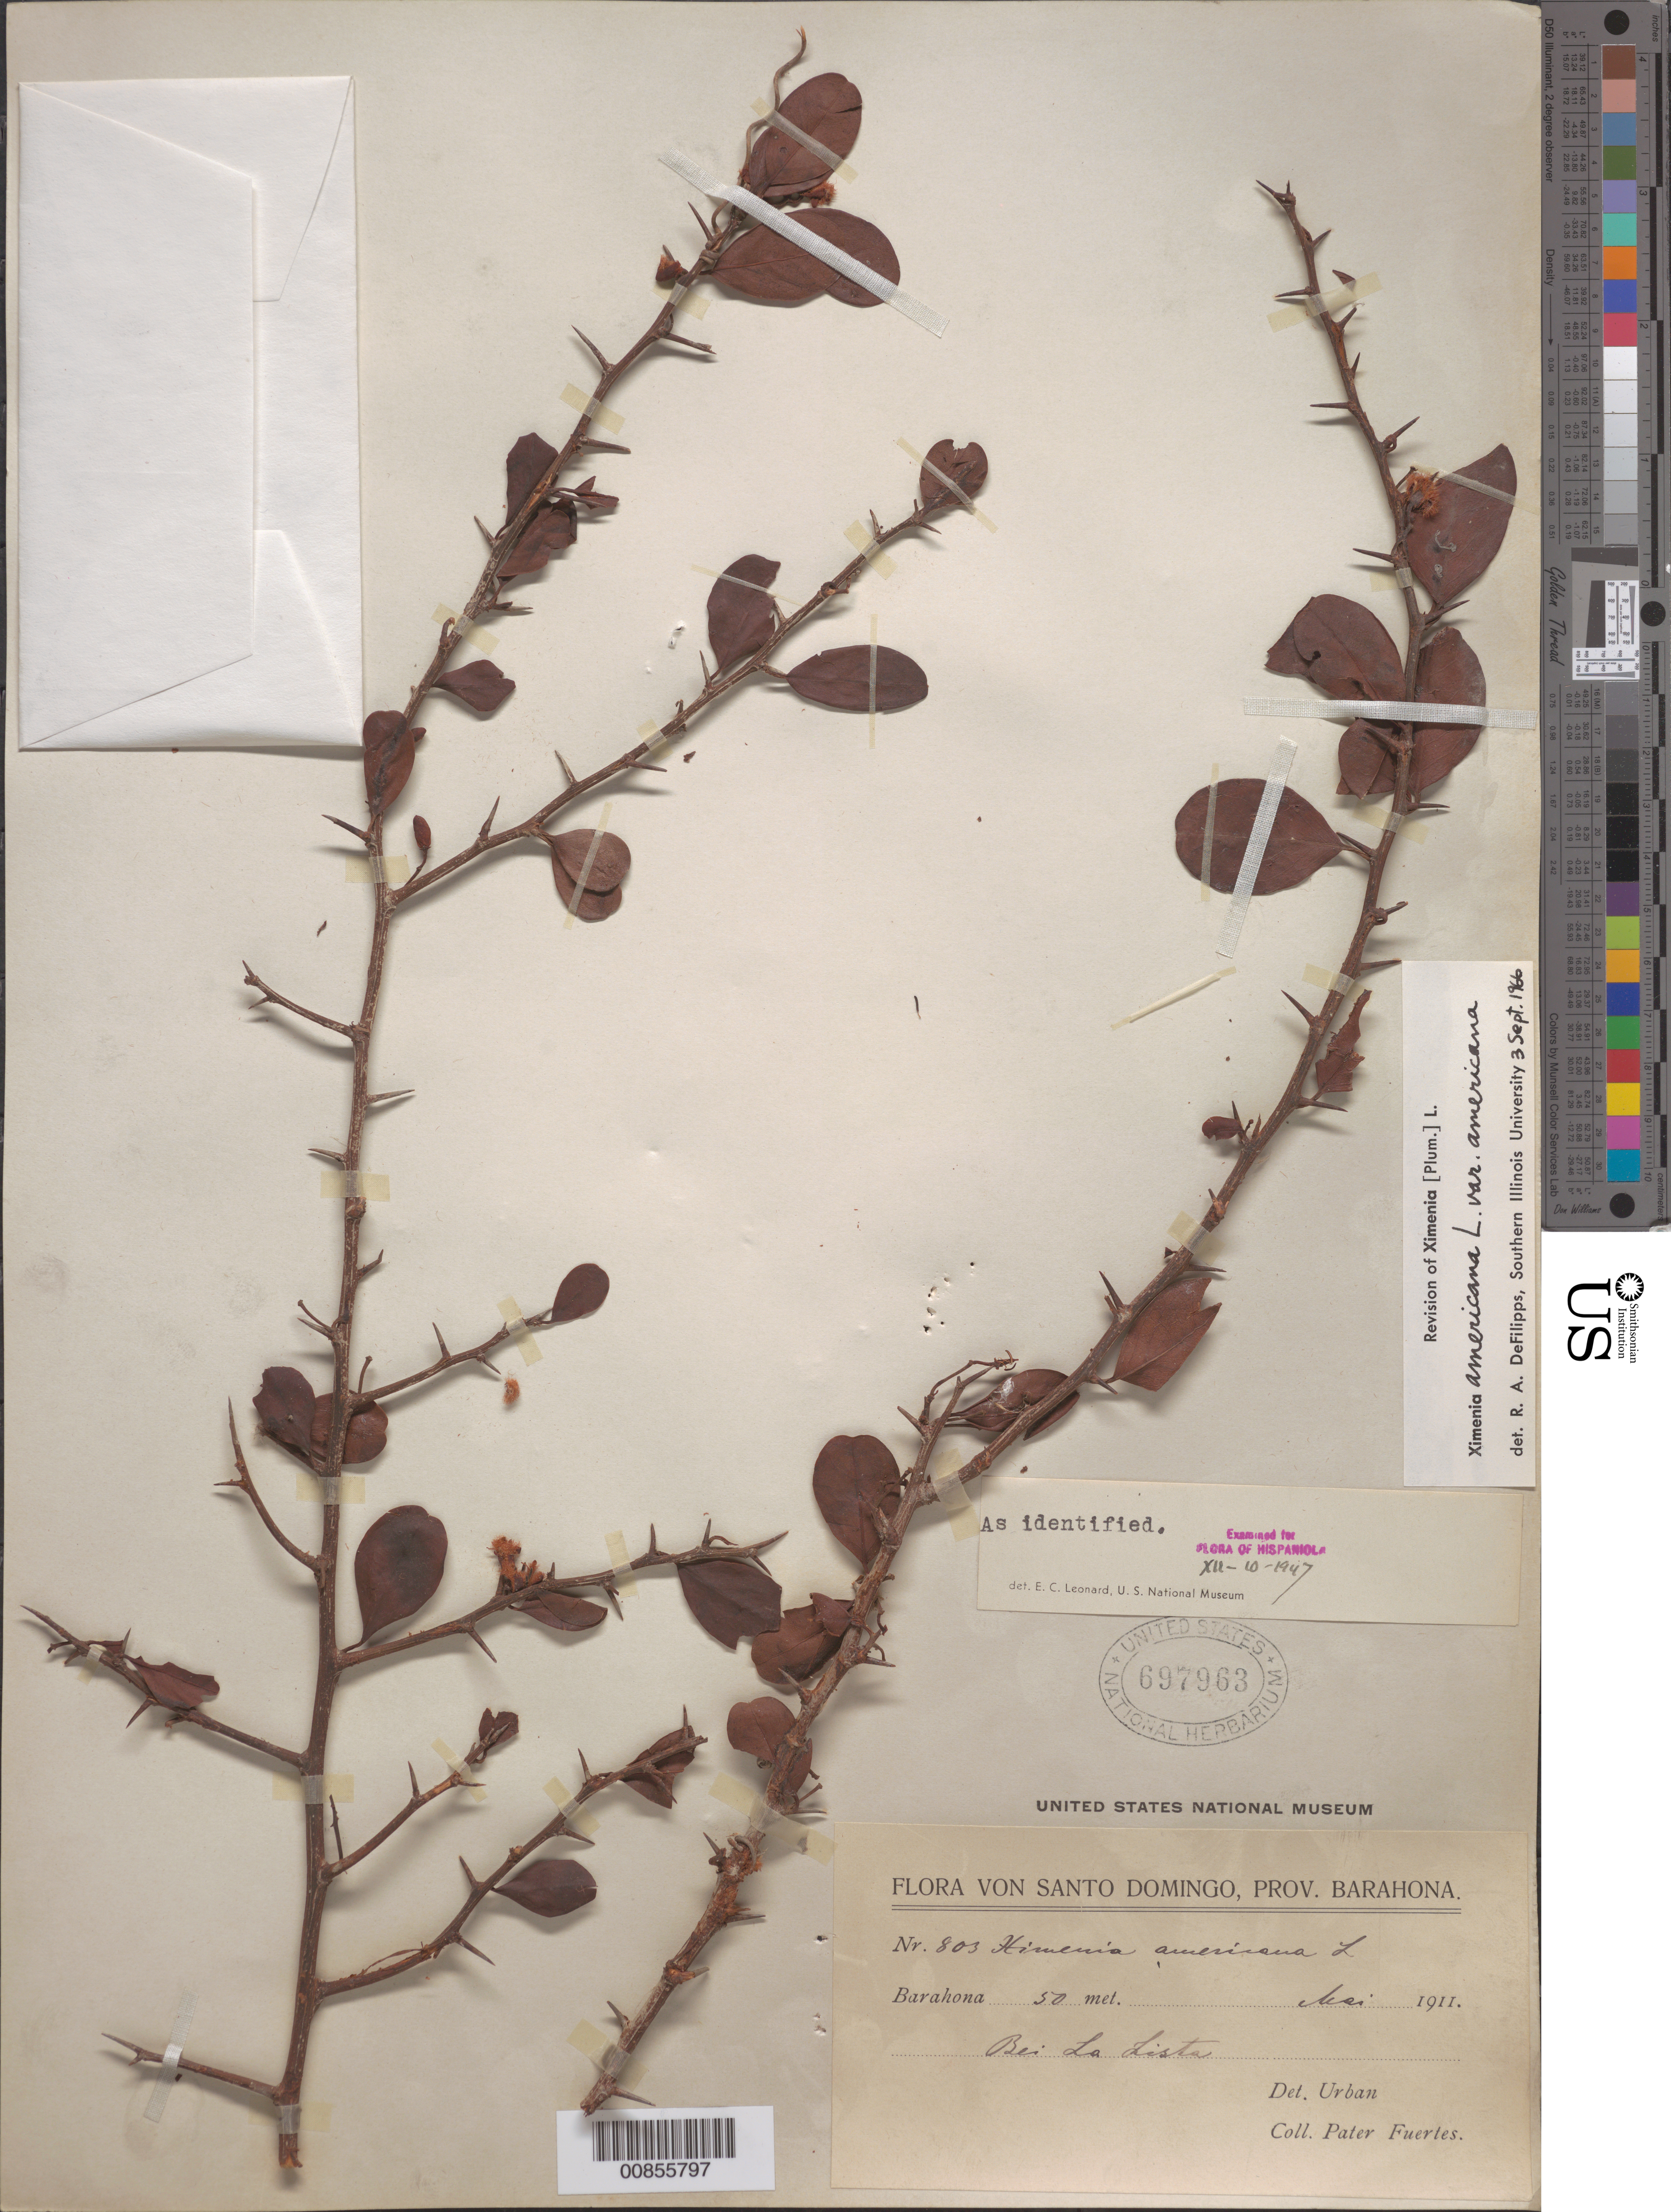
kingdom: Plantae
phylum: Tracheophyta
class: Magnoliopsida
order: Santalales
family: Ximeniaceae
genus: Ximenia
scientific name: Ximenia americana var. americana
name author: L.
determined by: DeFilipps, R. A.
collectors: M. D. Fuertes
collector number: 803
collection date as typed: May 1911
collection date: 1911-05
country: Dominican Republic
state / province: Barahona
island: Hispaniola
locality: Bei La Lista.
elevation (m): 50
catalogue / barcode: US 697963